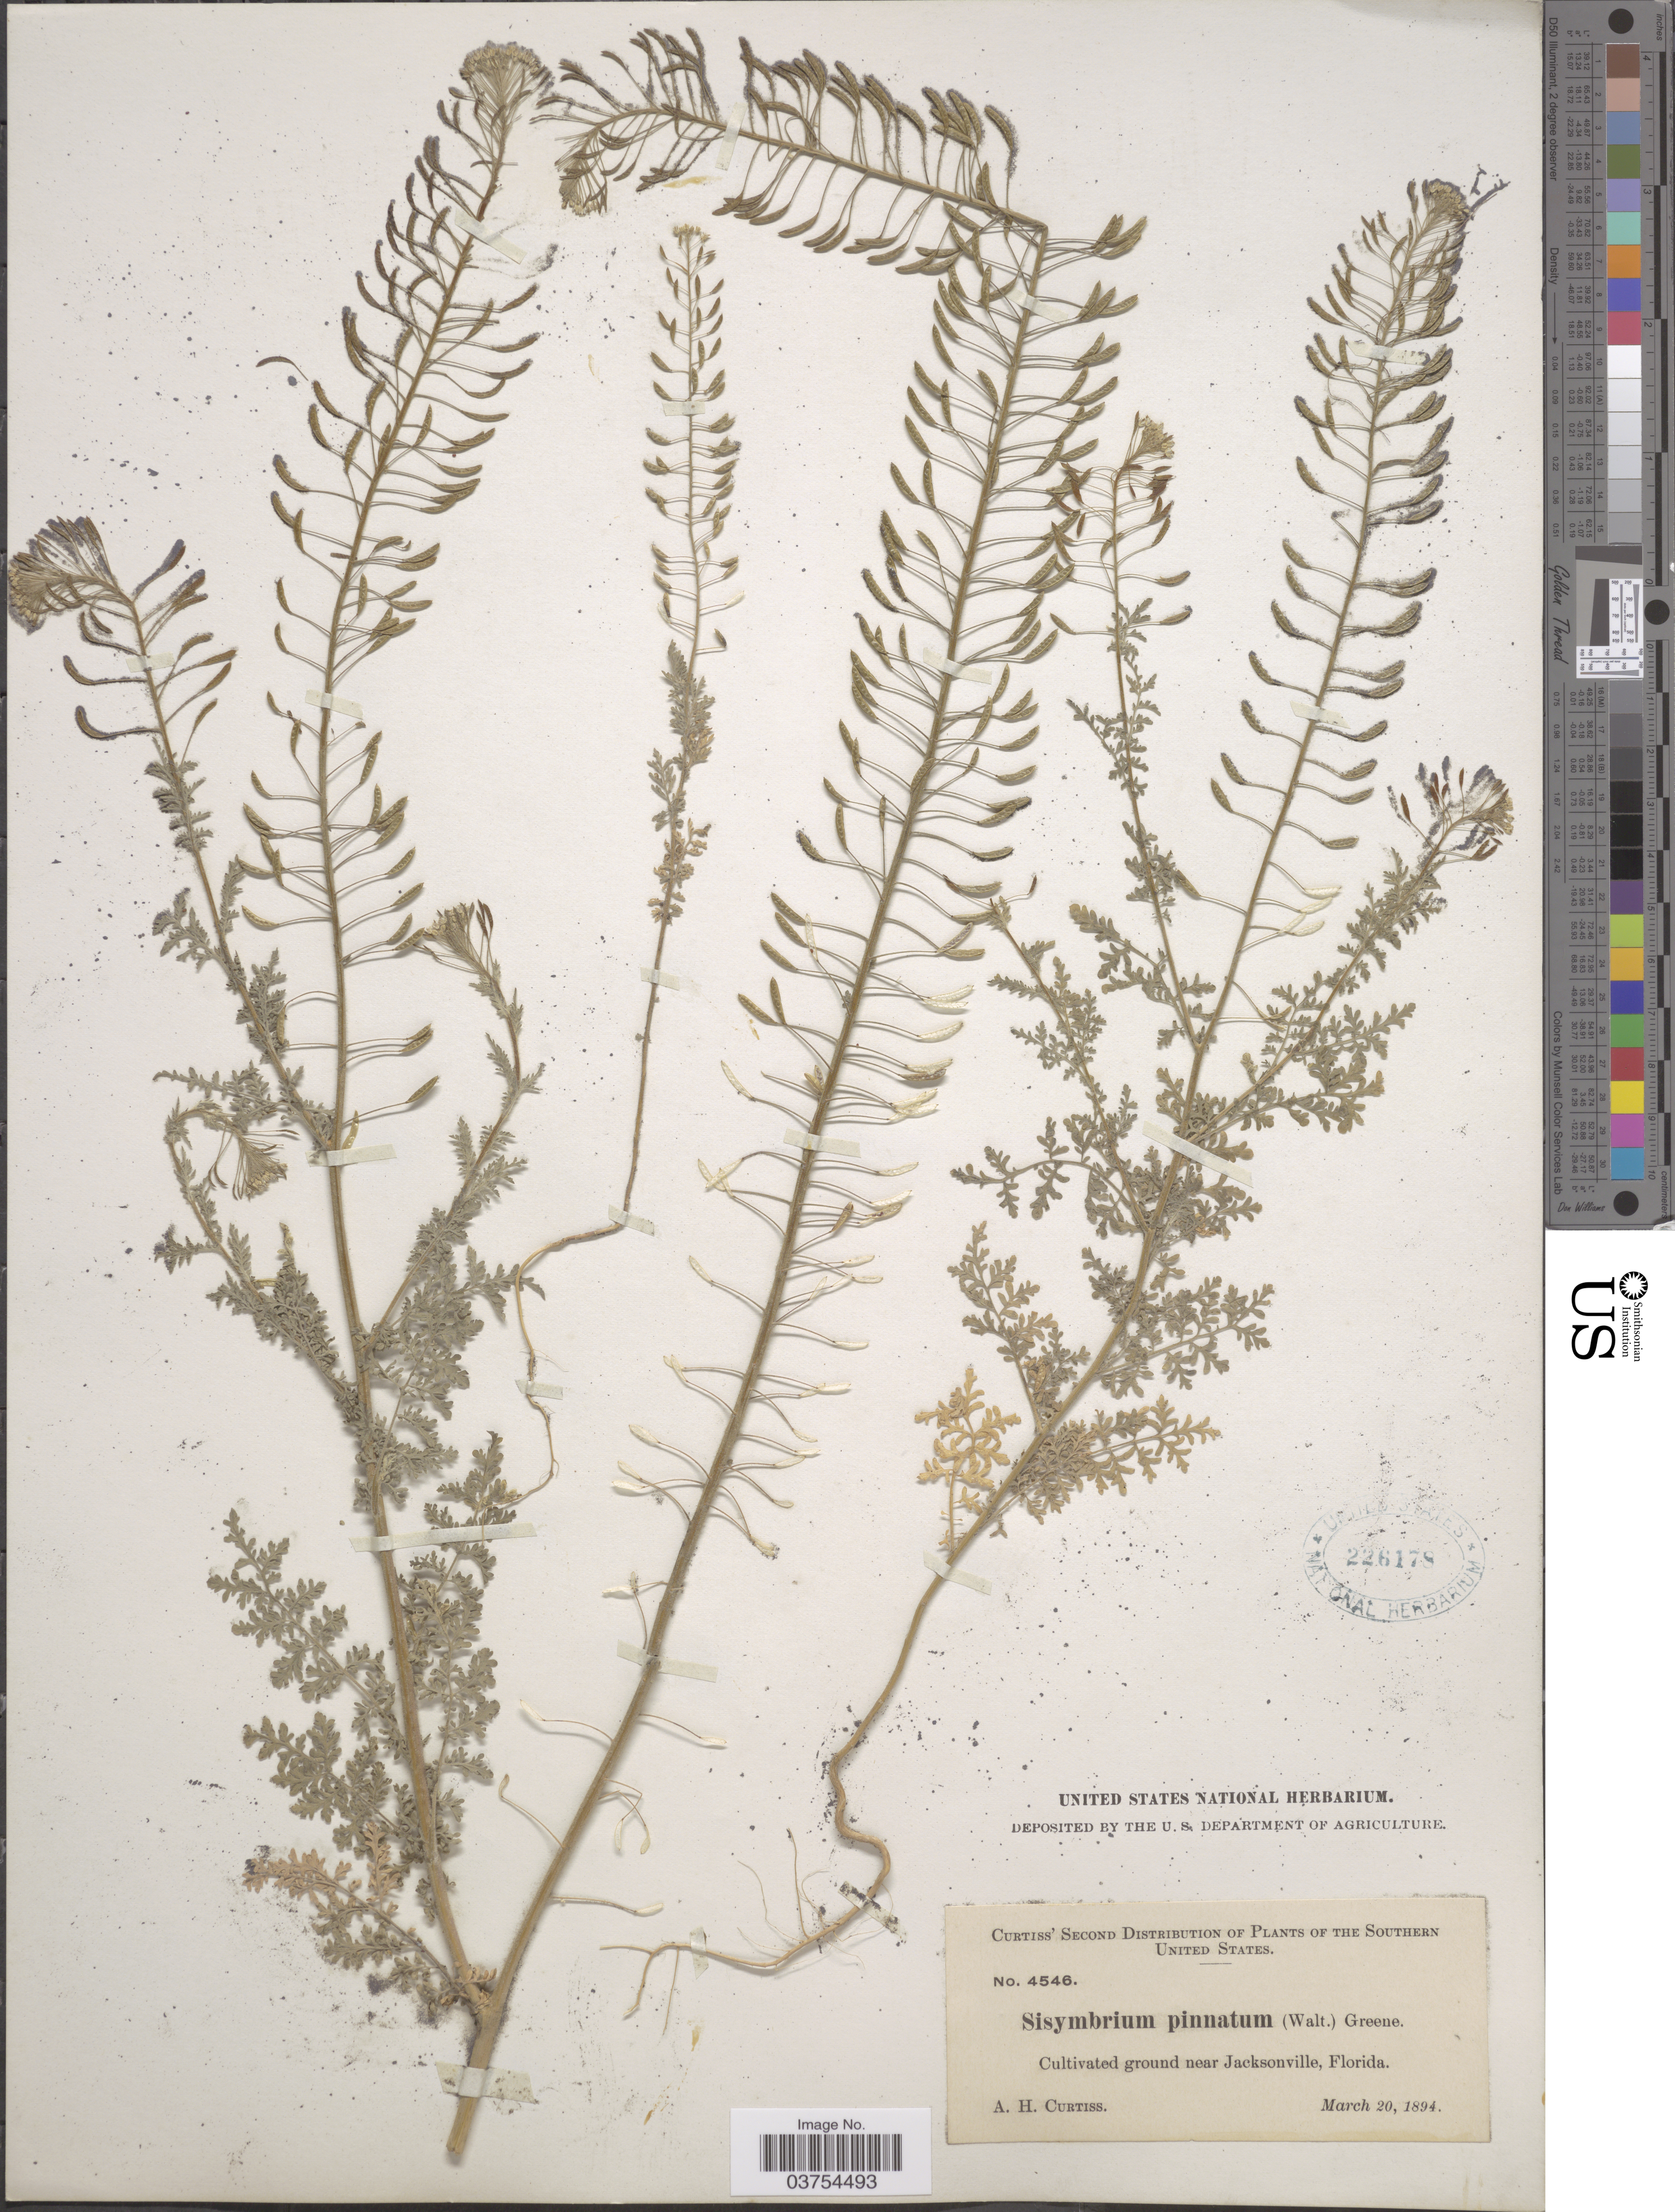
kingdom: Plantae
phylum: Tracheophyta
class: Magnoliopsida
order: Brassicales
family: Brassicaceae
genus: Descurainia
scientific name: Descurainia pinnata subsp. typica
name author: (C.A. Mey.) Detling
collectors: A. H. Curtiss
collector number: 4546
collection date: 1894-03-20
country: United States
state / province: Florida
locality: The Southern United States. Cultivated ground near Jacksonville.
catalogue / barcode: US 226178